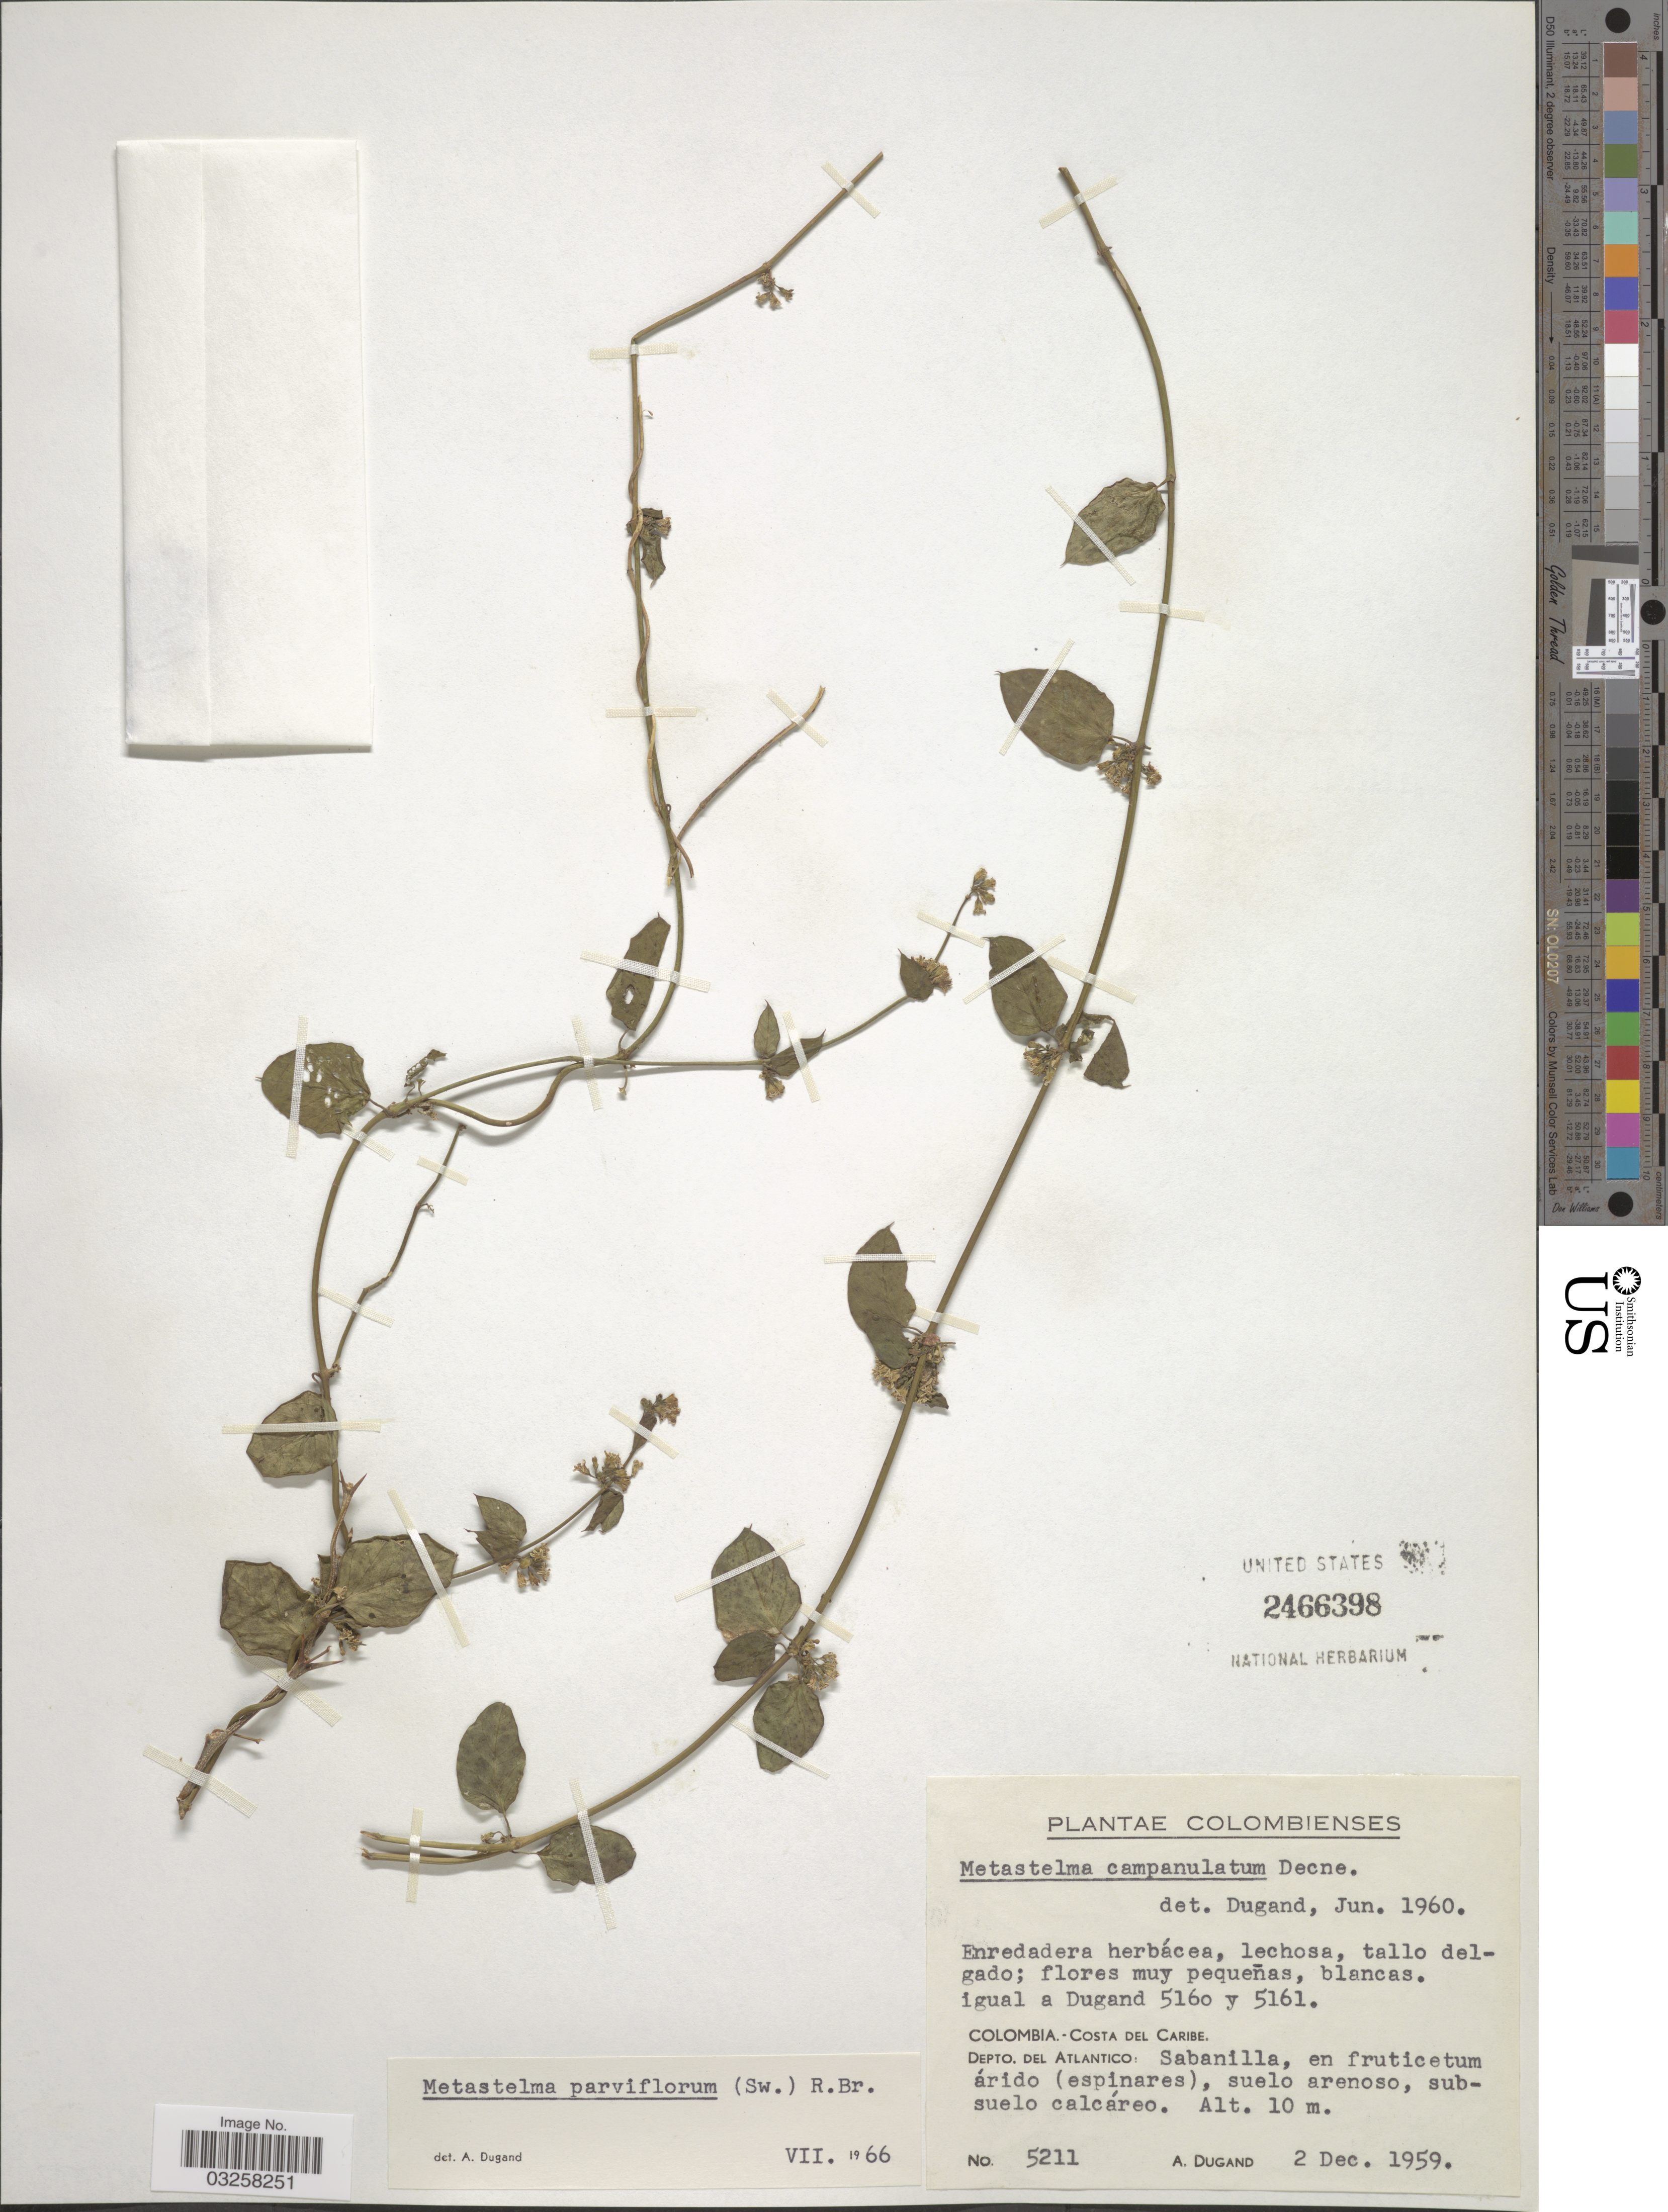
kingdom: Plantae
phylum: Tracheophyta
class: Magnoliopsida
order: Gentianales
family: Apocynaceae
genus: Metastelma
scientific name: Metastelma parviflorum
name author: (Sw.) Schult.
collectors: A. Dugand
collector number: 5211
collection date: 1959-12-02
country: Colombia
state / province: Atlántico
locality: Costa del Caribe. Depto. del Atlantico: Sabanilla.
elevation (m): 10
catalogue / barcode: US 2466398